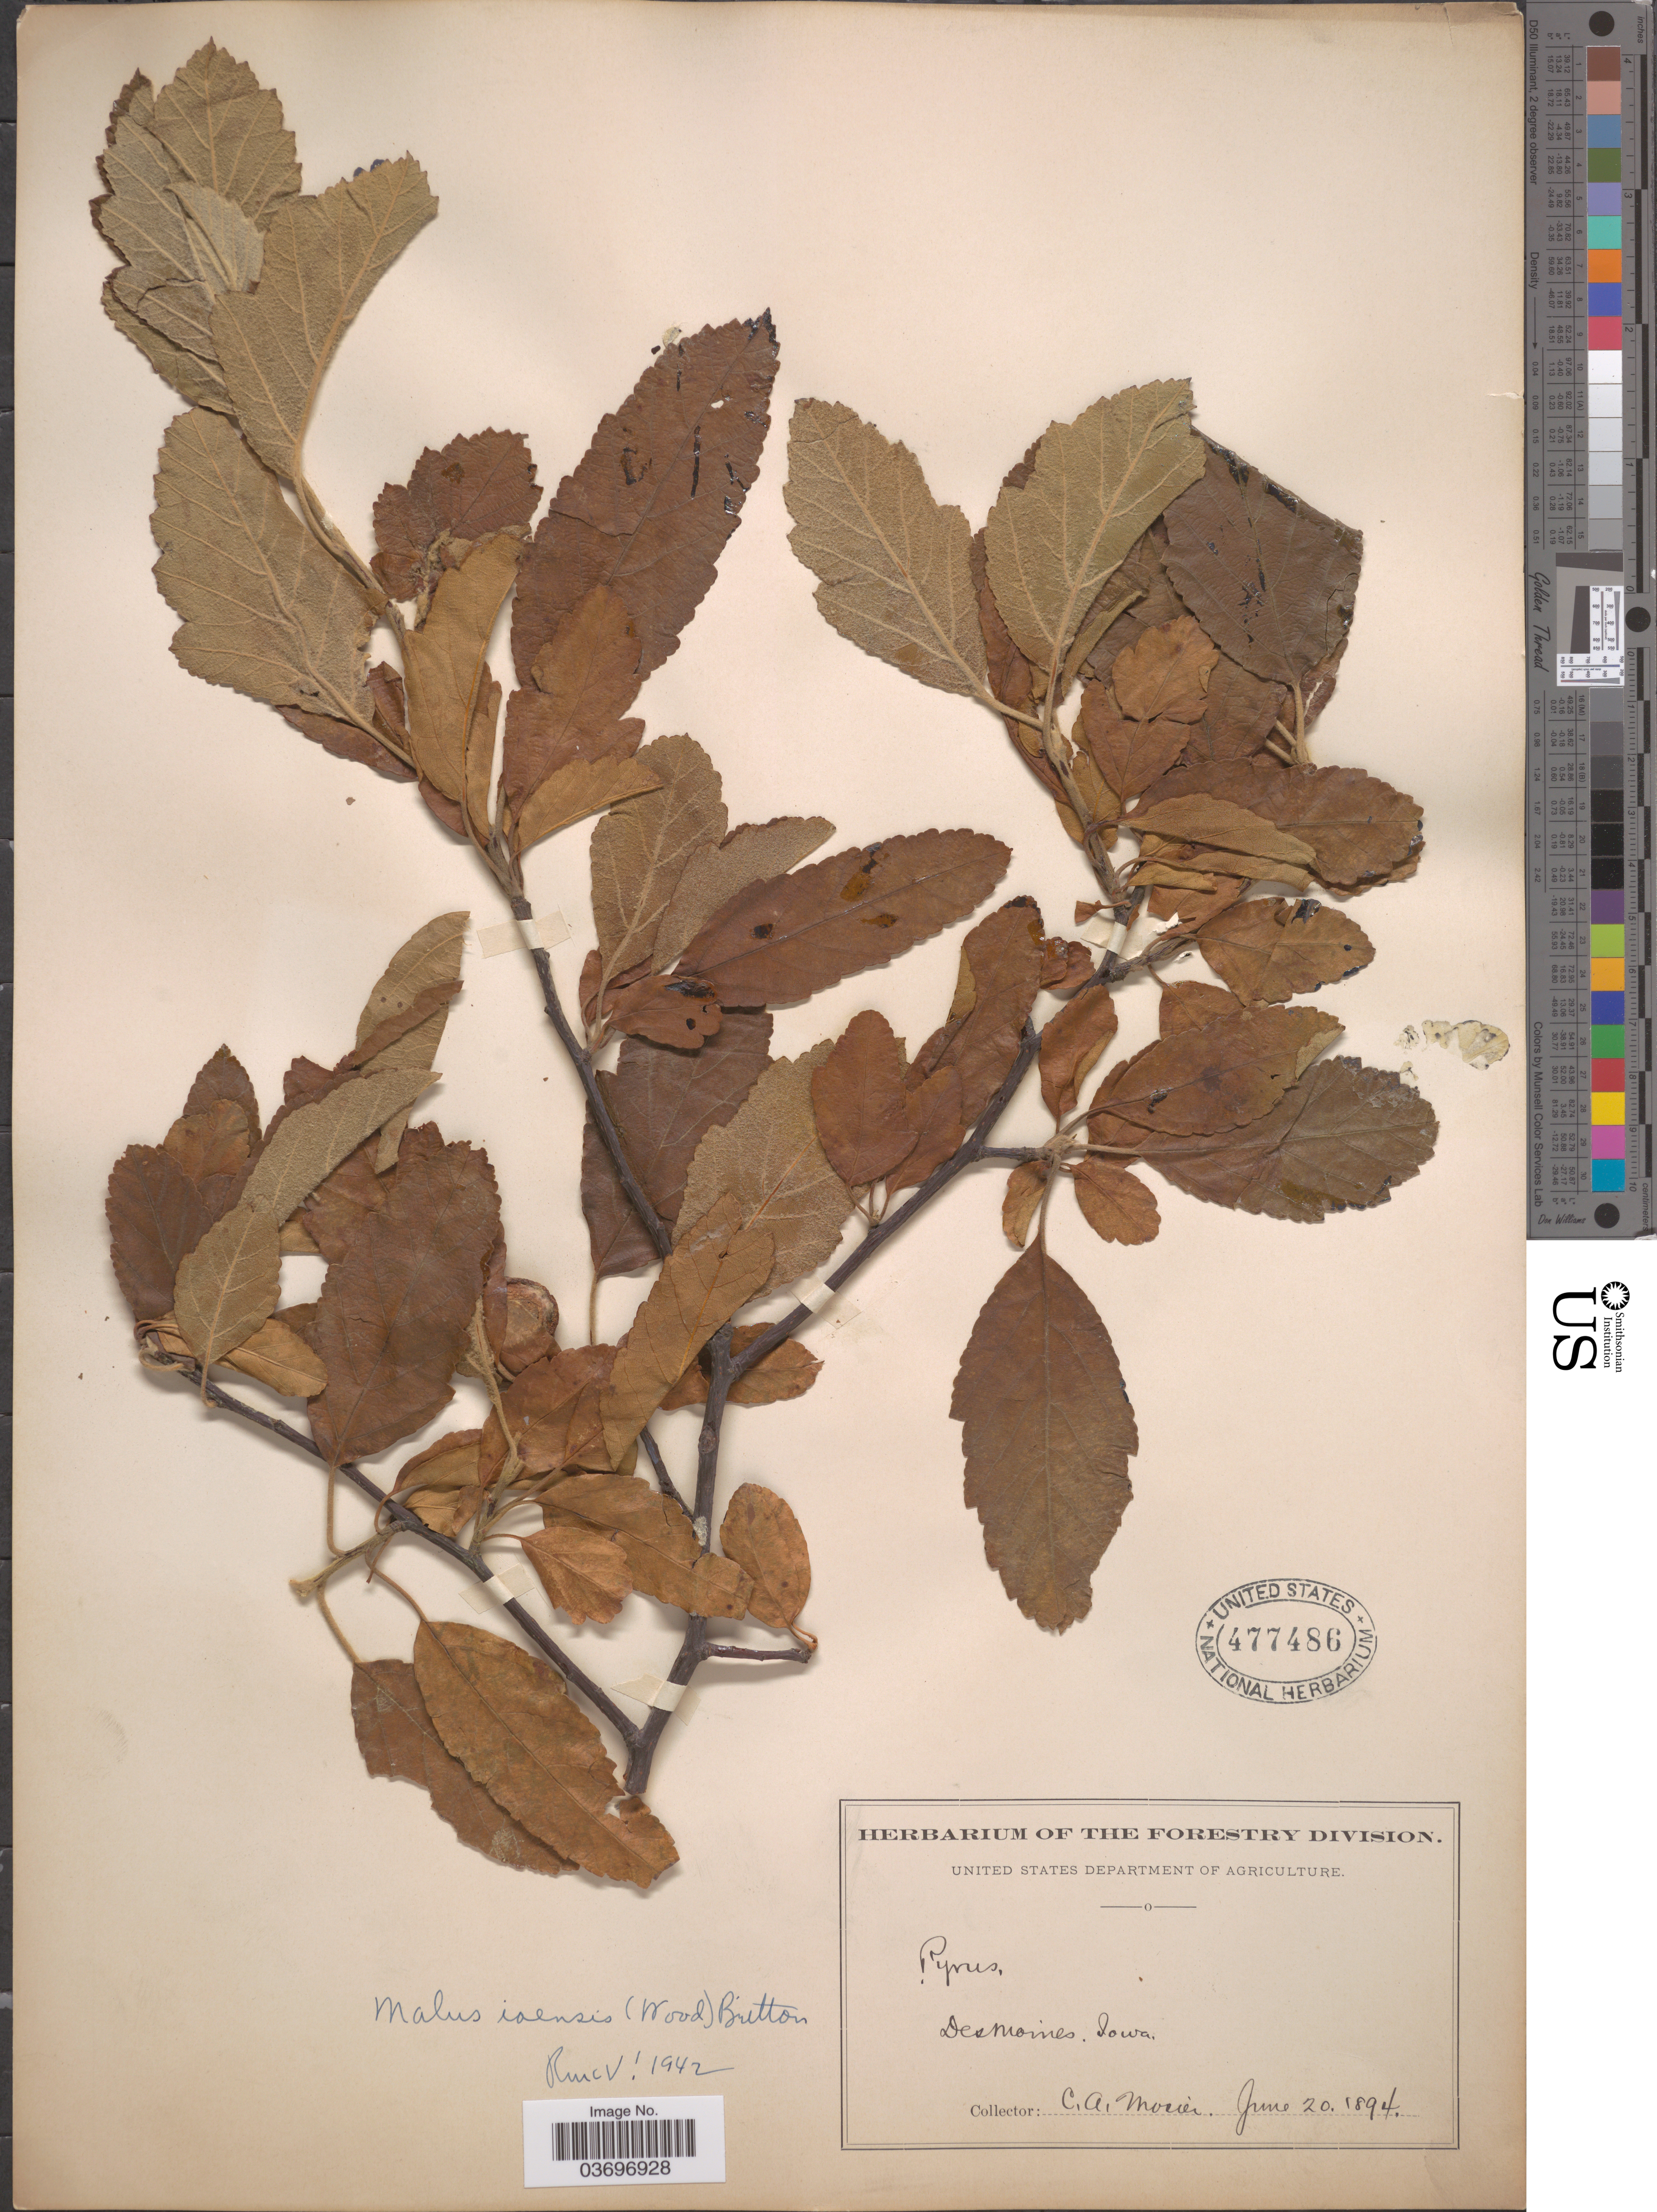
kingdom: Plantae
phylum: Tracheophyta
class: Magnoliopsida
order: Rosales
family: Rosaceae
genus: Malus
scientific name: Malus ioensis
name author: (Alph. Wood) Britton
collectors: C. A. Mosier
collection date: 1894-06-20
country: United States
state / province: Iowa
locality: Des Moines.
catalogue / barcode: US 477486